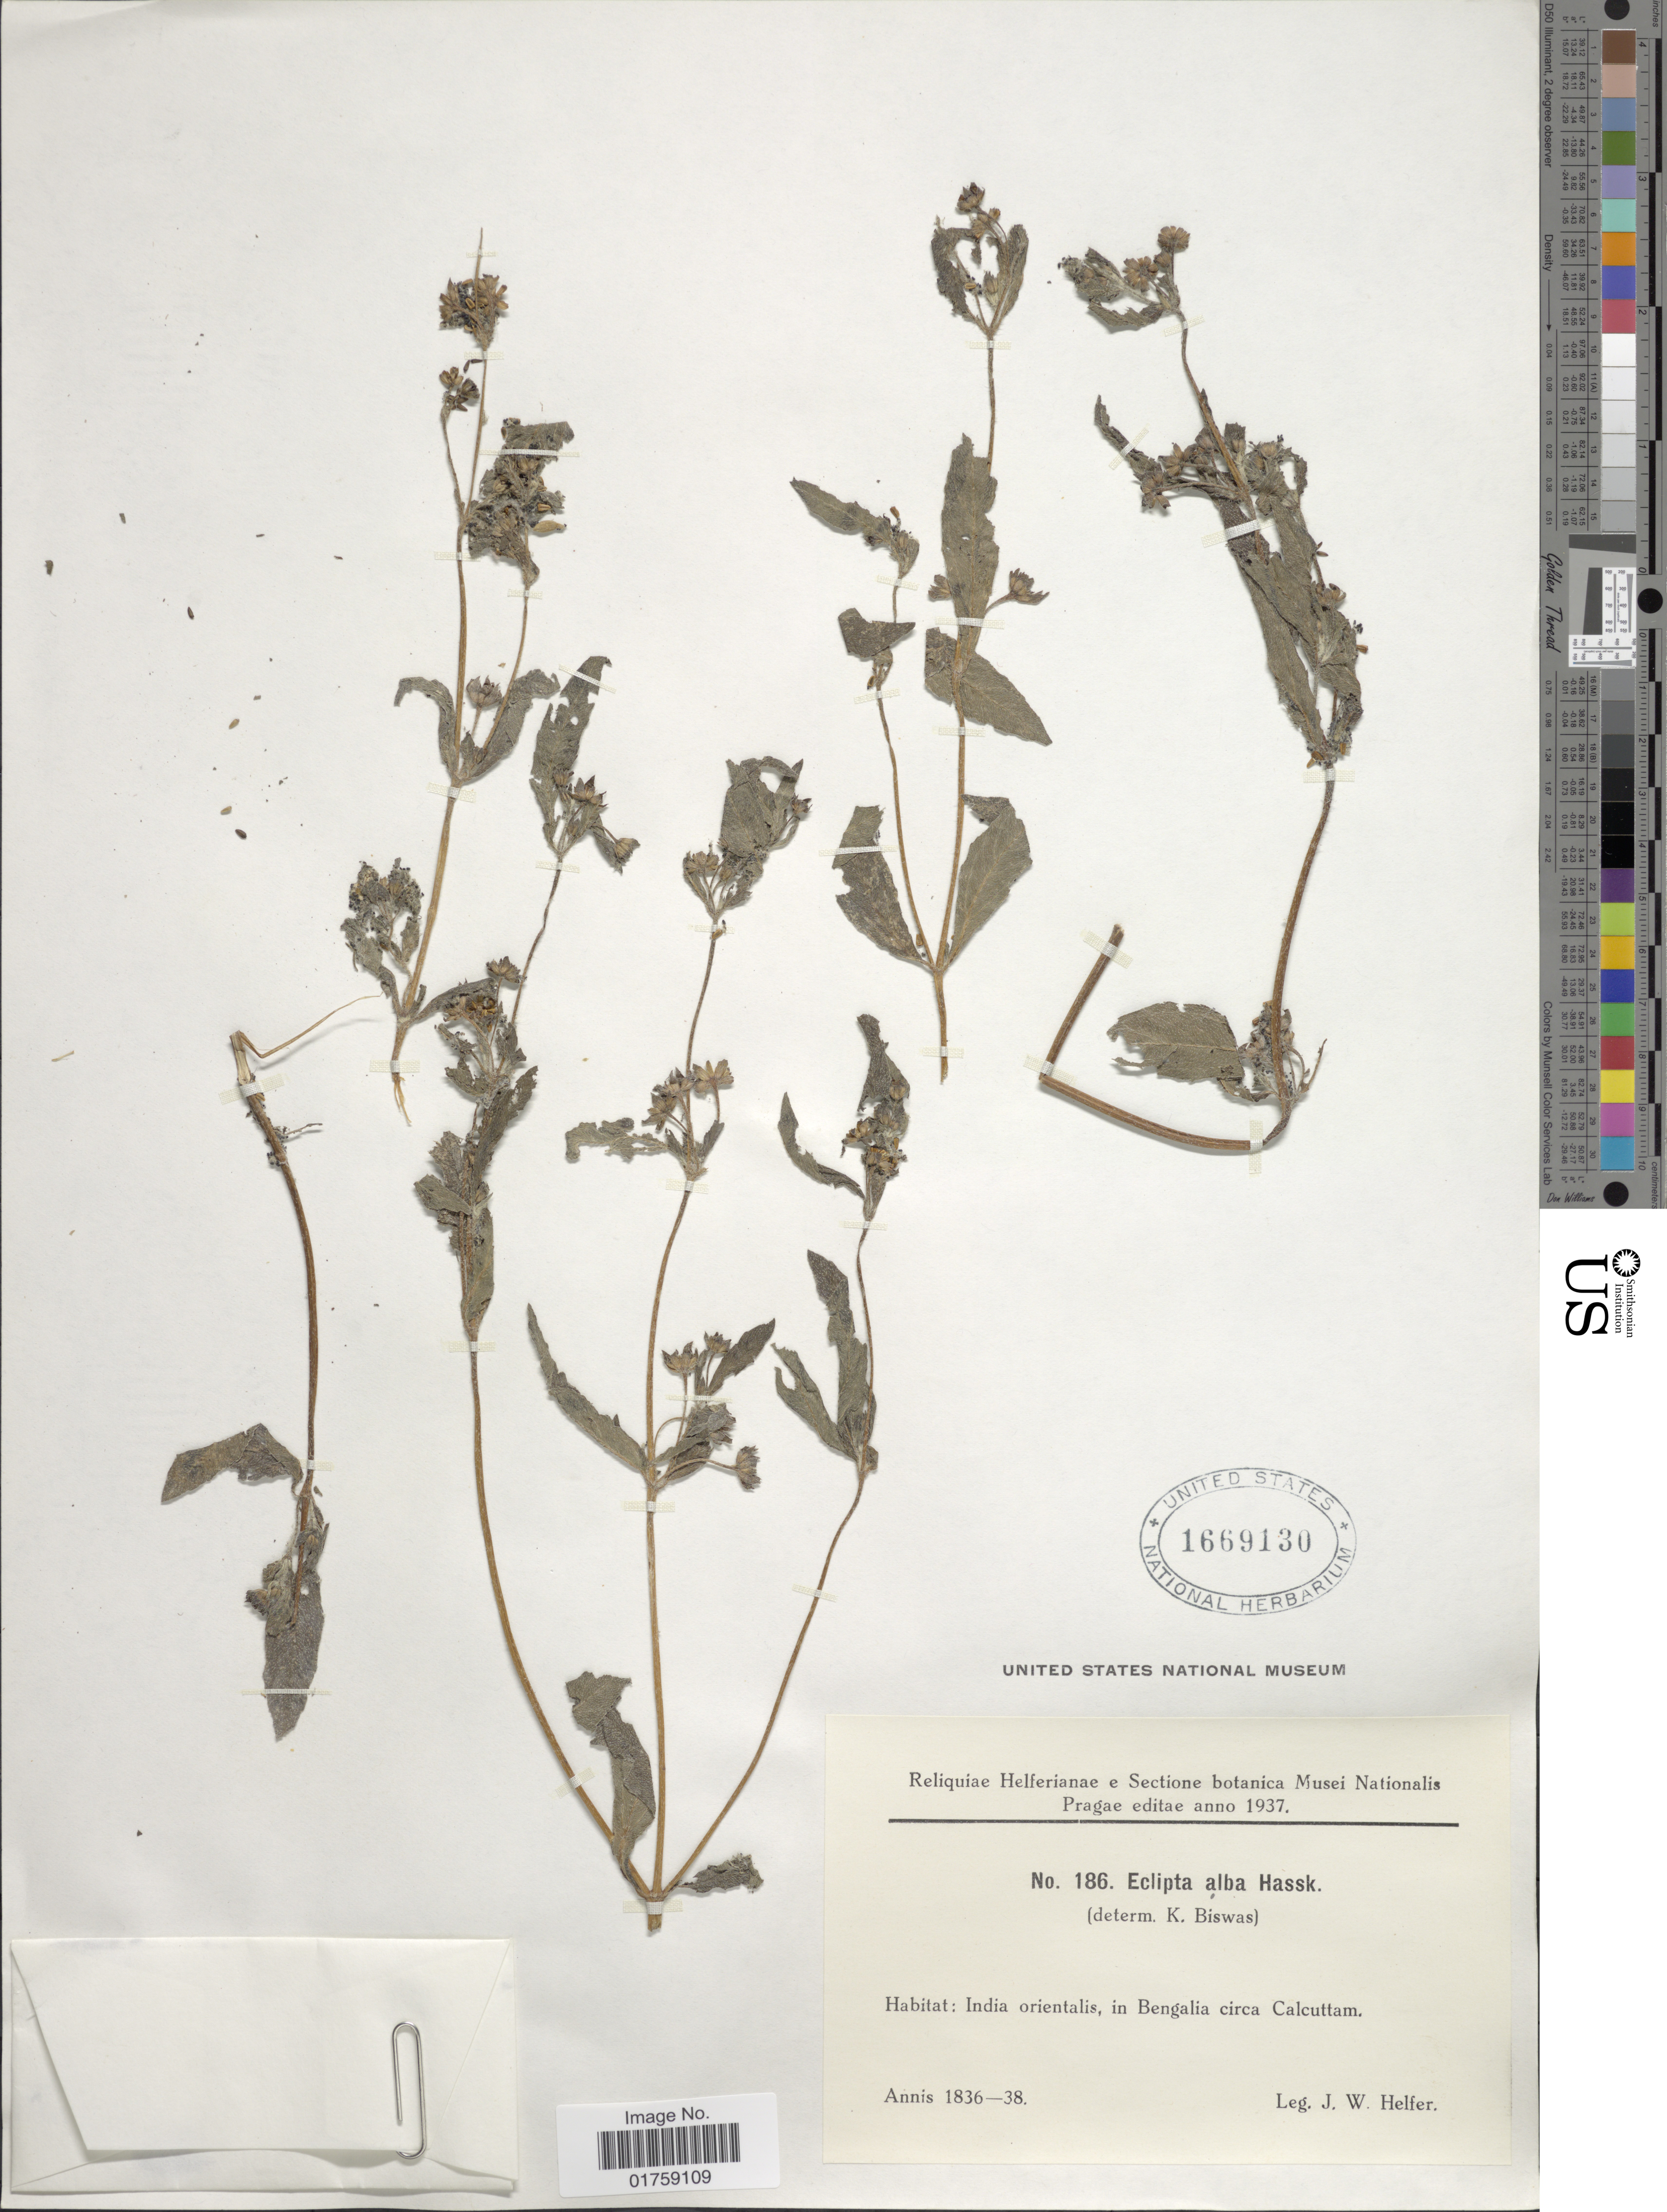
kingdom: Plantae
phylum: Tracheophyta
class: Magnoliopsida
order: Asterales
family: Asteraceae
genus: Eclipta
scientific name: Eclipta prostrata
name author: (L.) L.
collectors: J. W. Helfer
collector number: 186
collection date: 1836/1838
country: India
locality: India orientalis, in Bengalia circa Calcuttam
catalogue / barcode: US 1669130